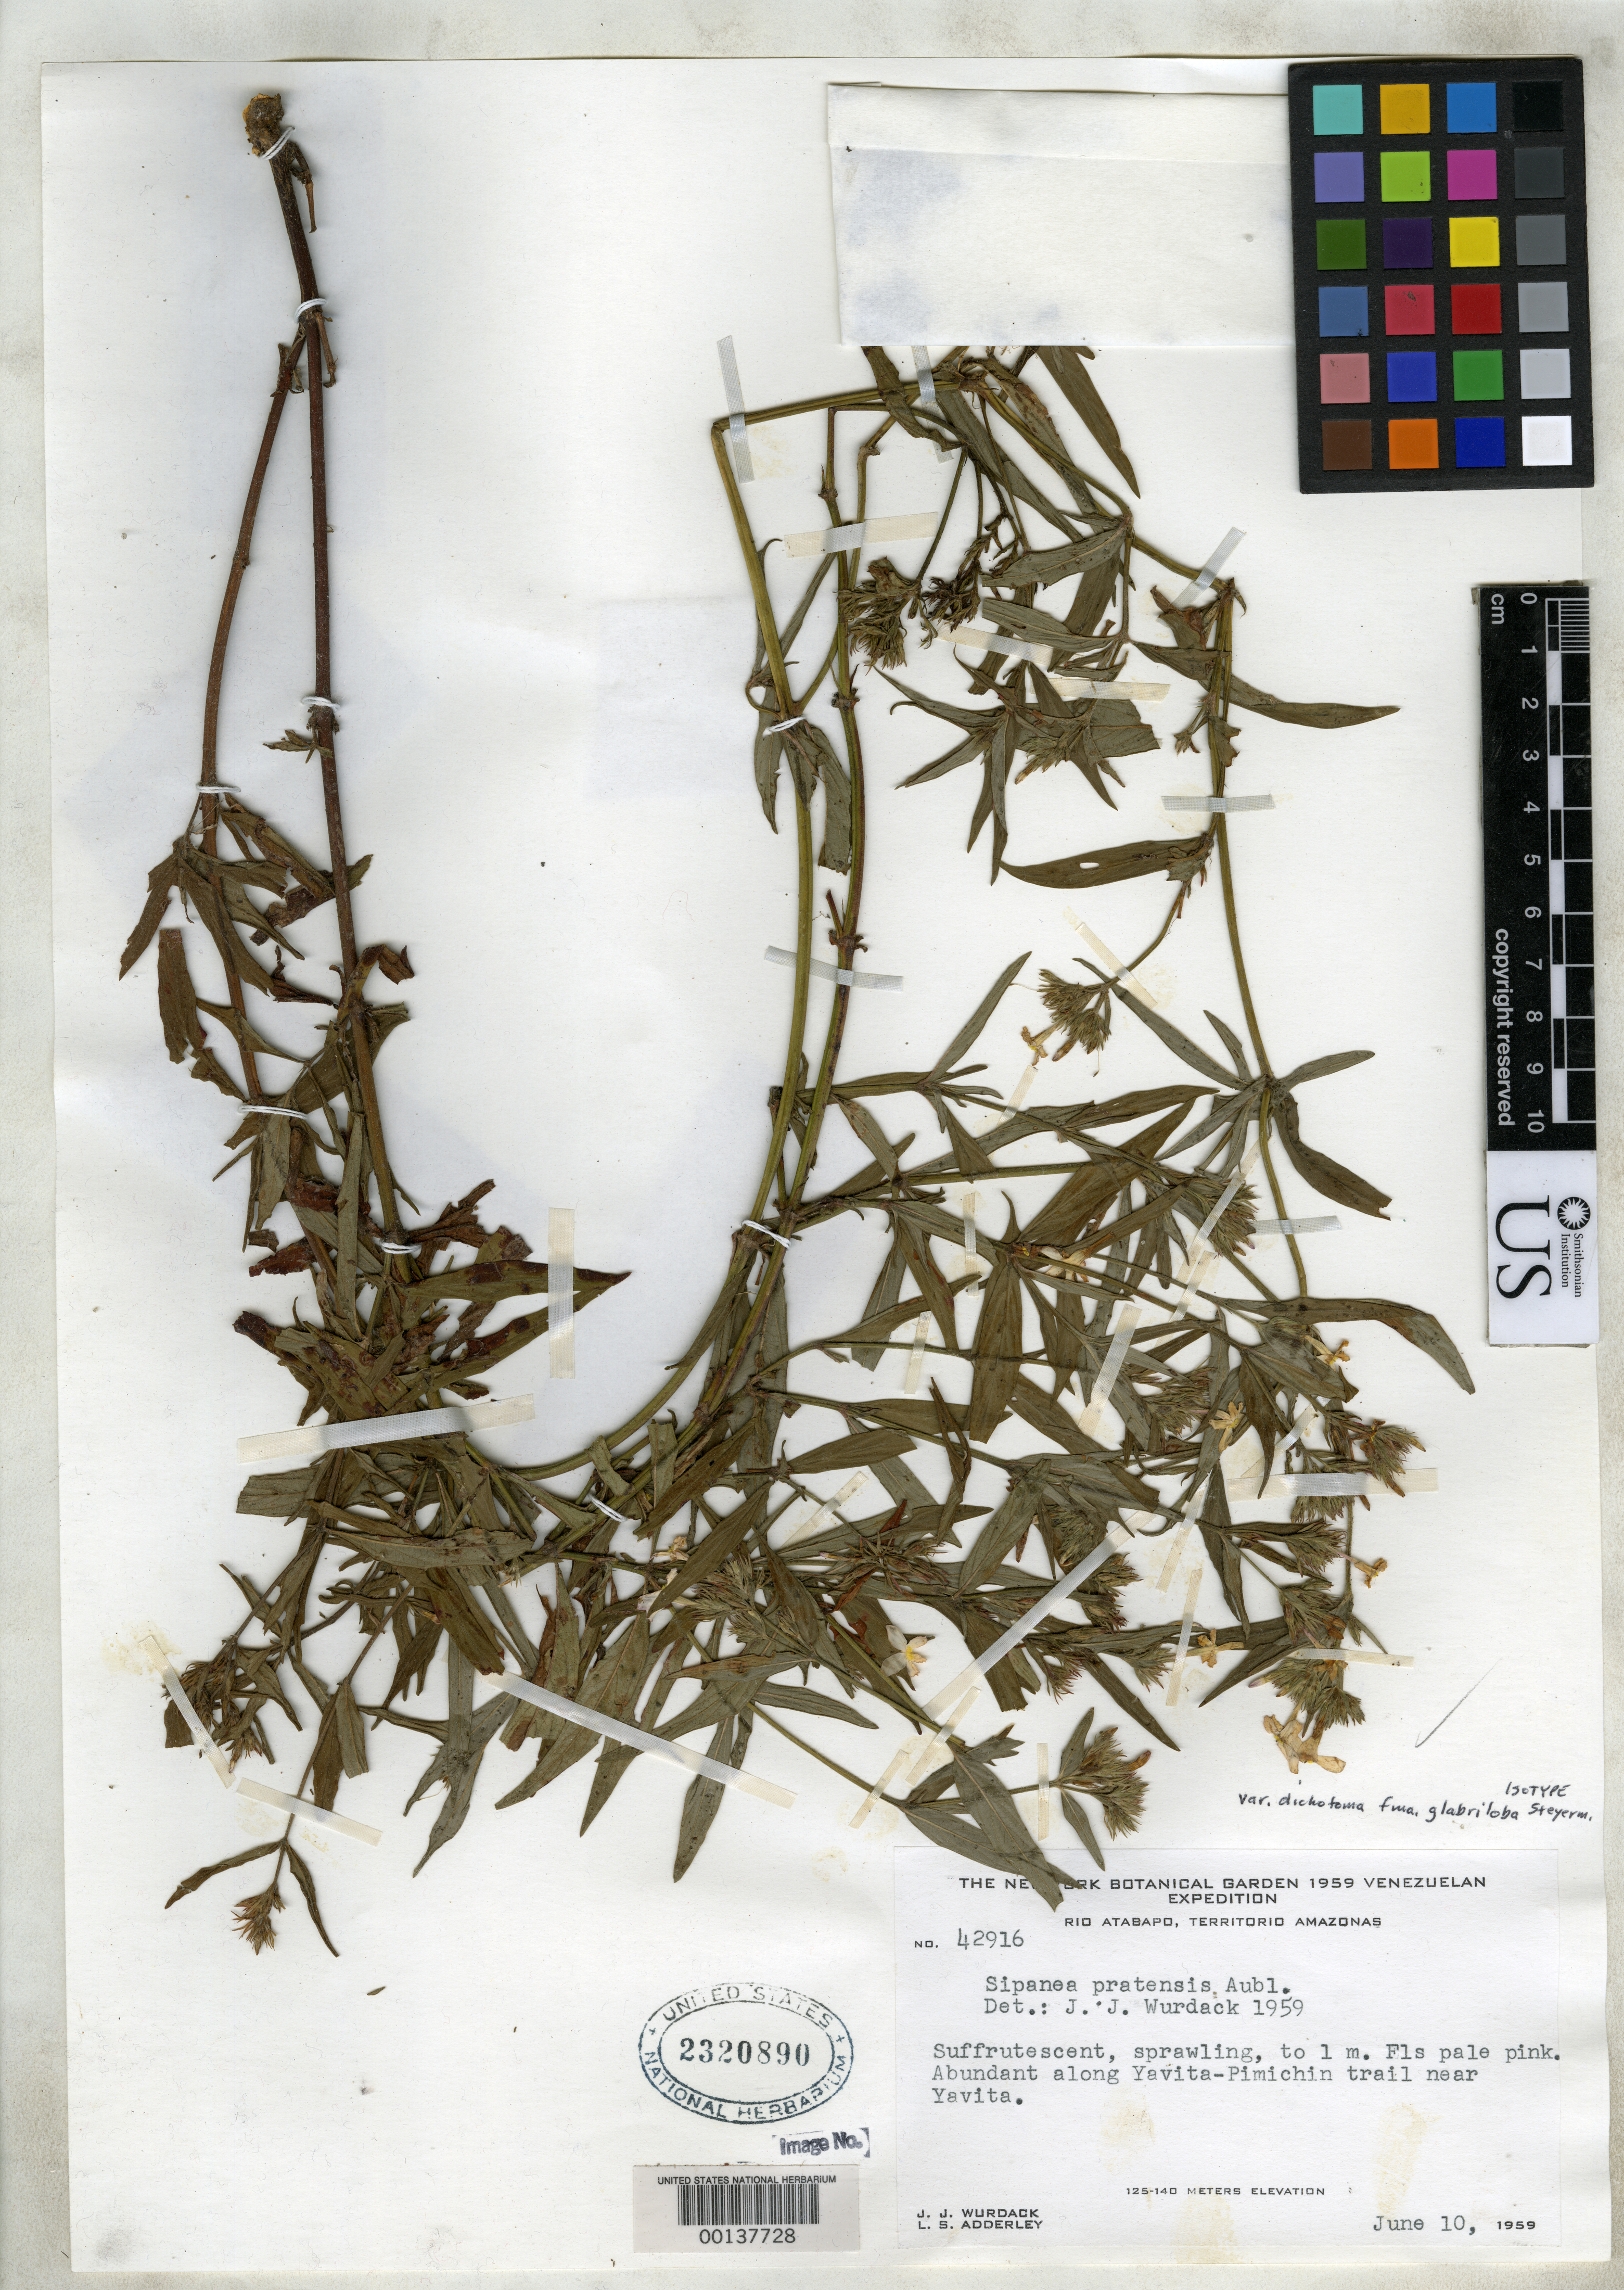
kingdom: Plantae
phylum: Tracheophyta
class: Magnoliopsida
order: Gentianales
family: Rubiaceae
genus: Sipanea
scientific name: Sipanea pratensis f. glabriloba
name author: Steyerm.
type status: Isotype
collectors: J. J. Wurdack & L. S. Adderley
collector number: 42916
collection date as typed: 10 Jun 1959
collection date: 1959-06-10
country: Venezuela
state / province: Amazonas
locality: Yavita.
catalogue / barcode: US 2320890